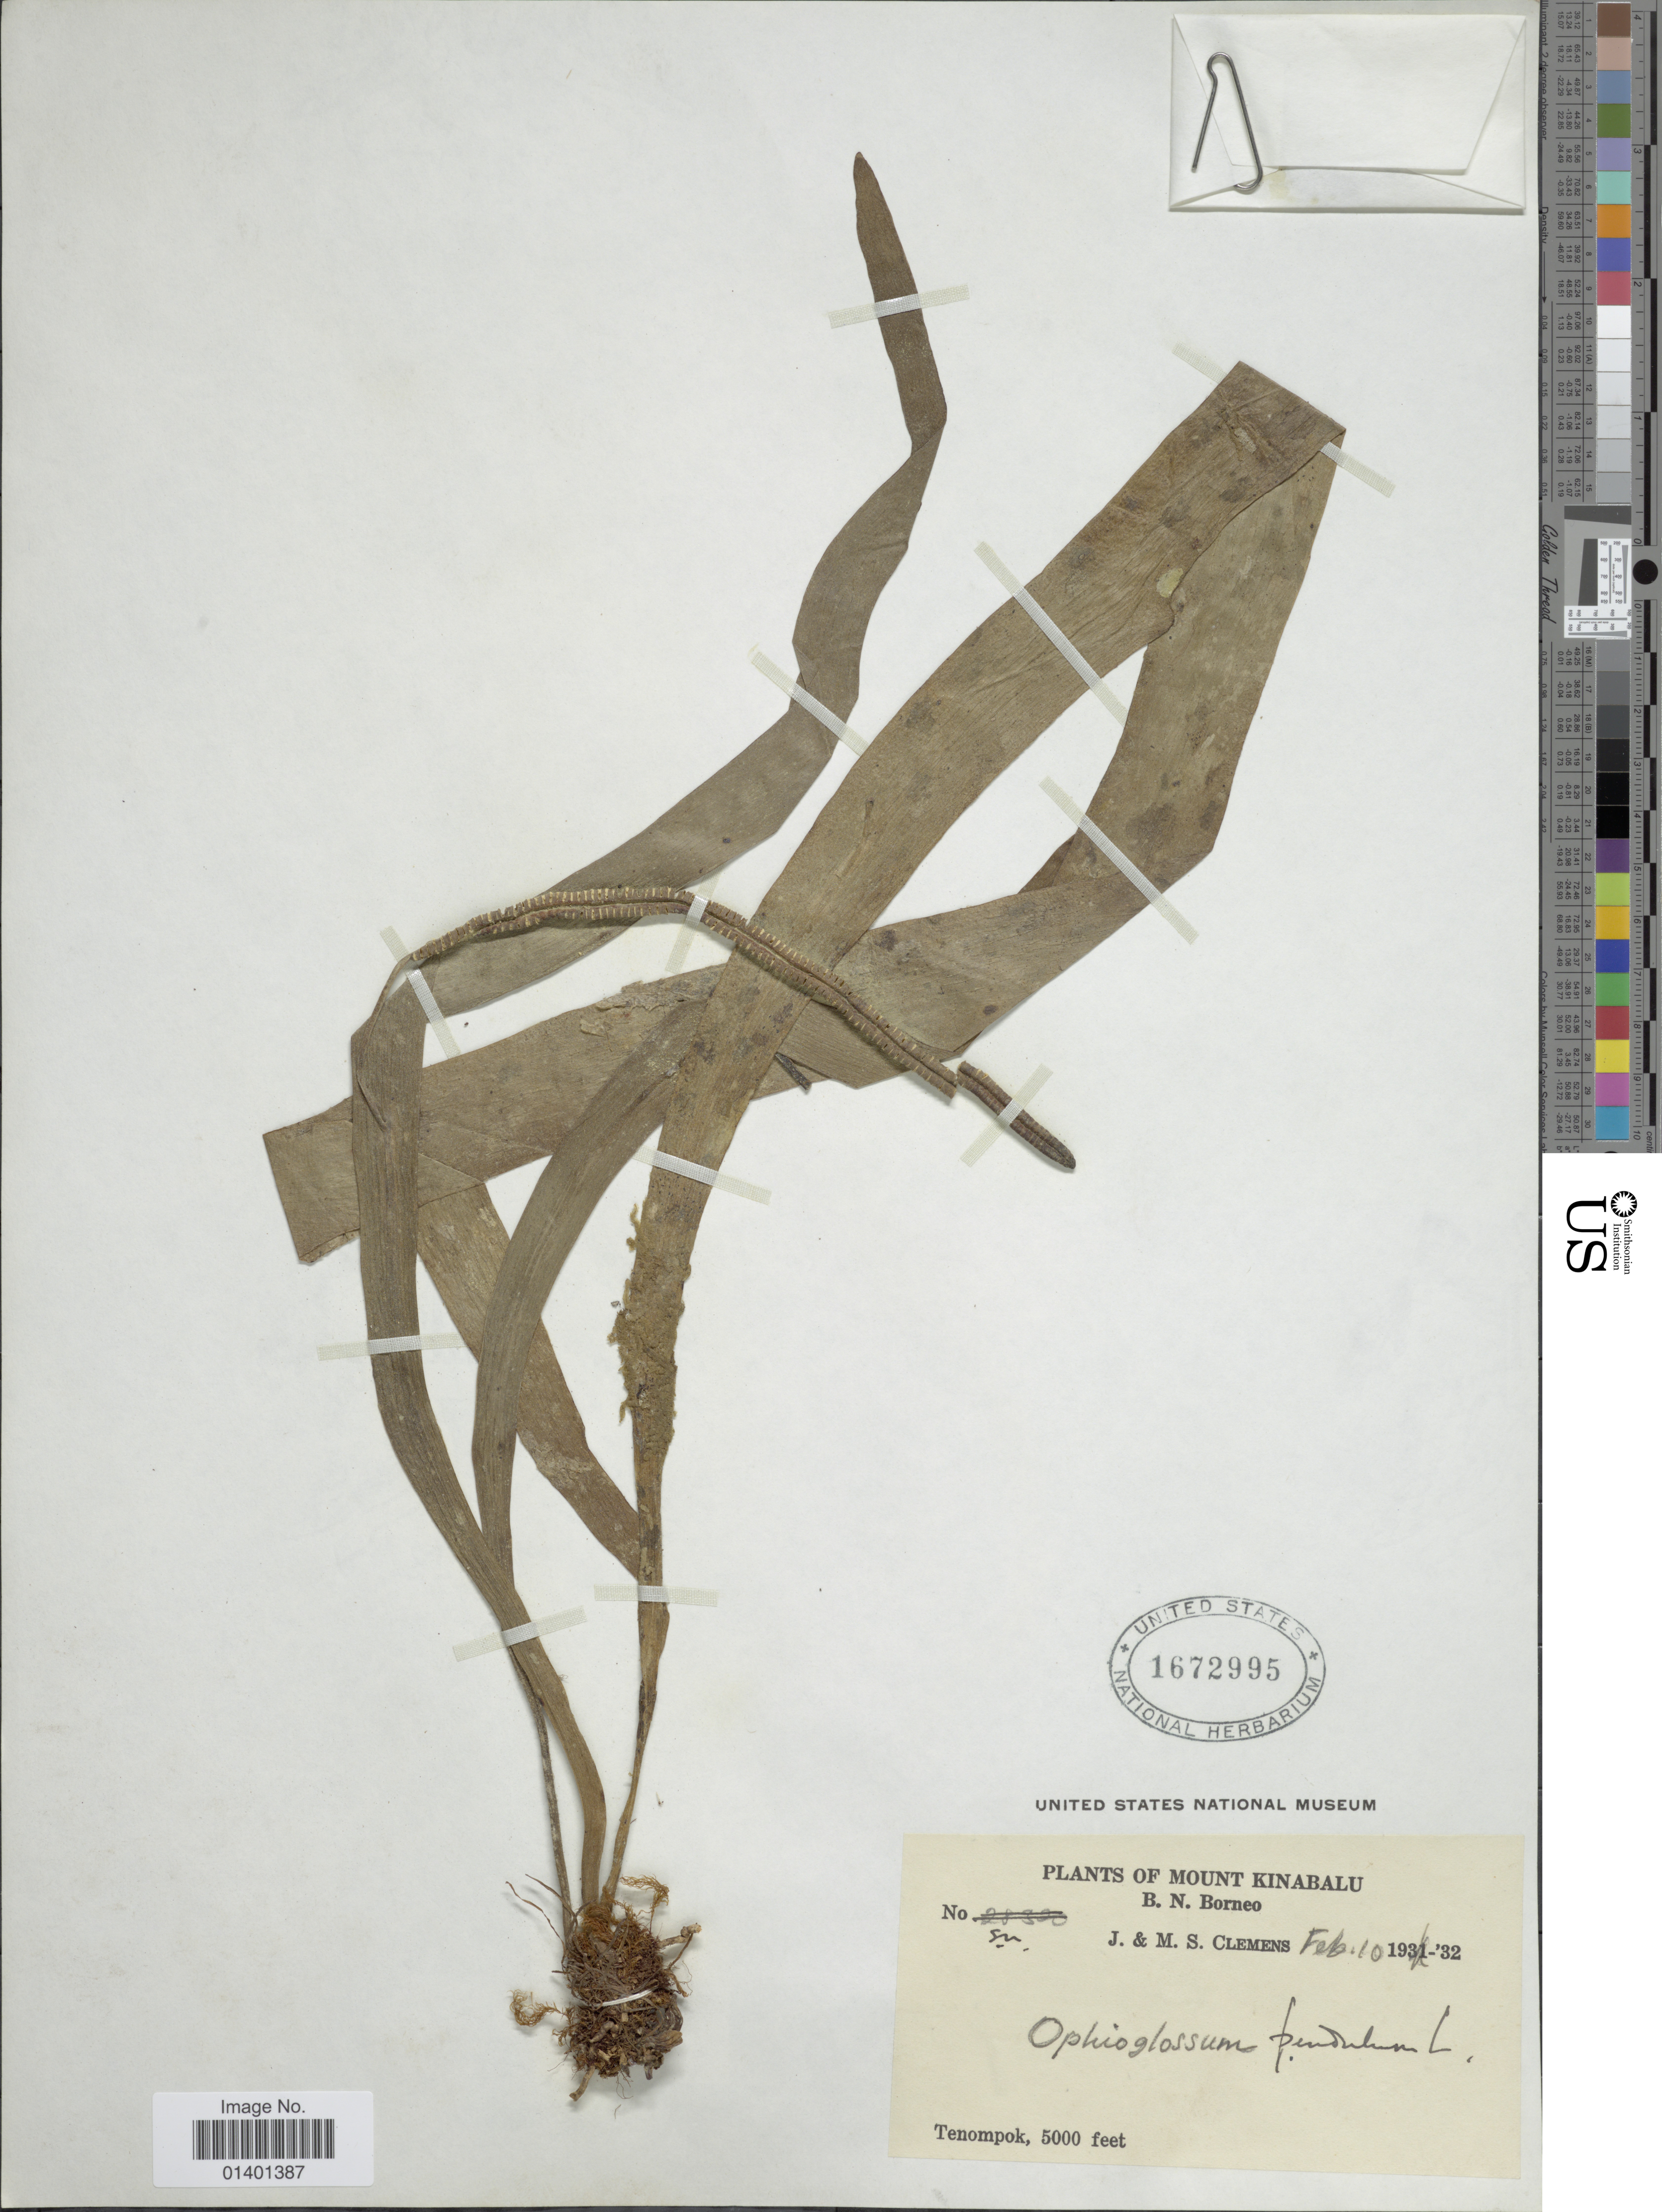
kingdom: Plantae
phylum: Tracheophyta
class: Polypodiopsida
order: Ophioglossales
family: Ophioglossaceae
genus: Ophioglossum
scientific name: Ophioglossum pendulum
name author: L.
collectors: J. Clemens & M. S. Clemens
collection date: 1932-02-10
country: Malaysia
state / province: Sabah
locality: Mount Kinabalu, B.N. Borneo, Tenompok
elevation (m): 1524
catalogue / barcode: US 1672995